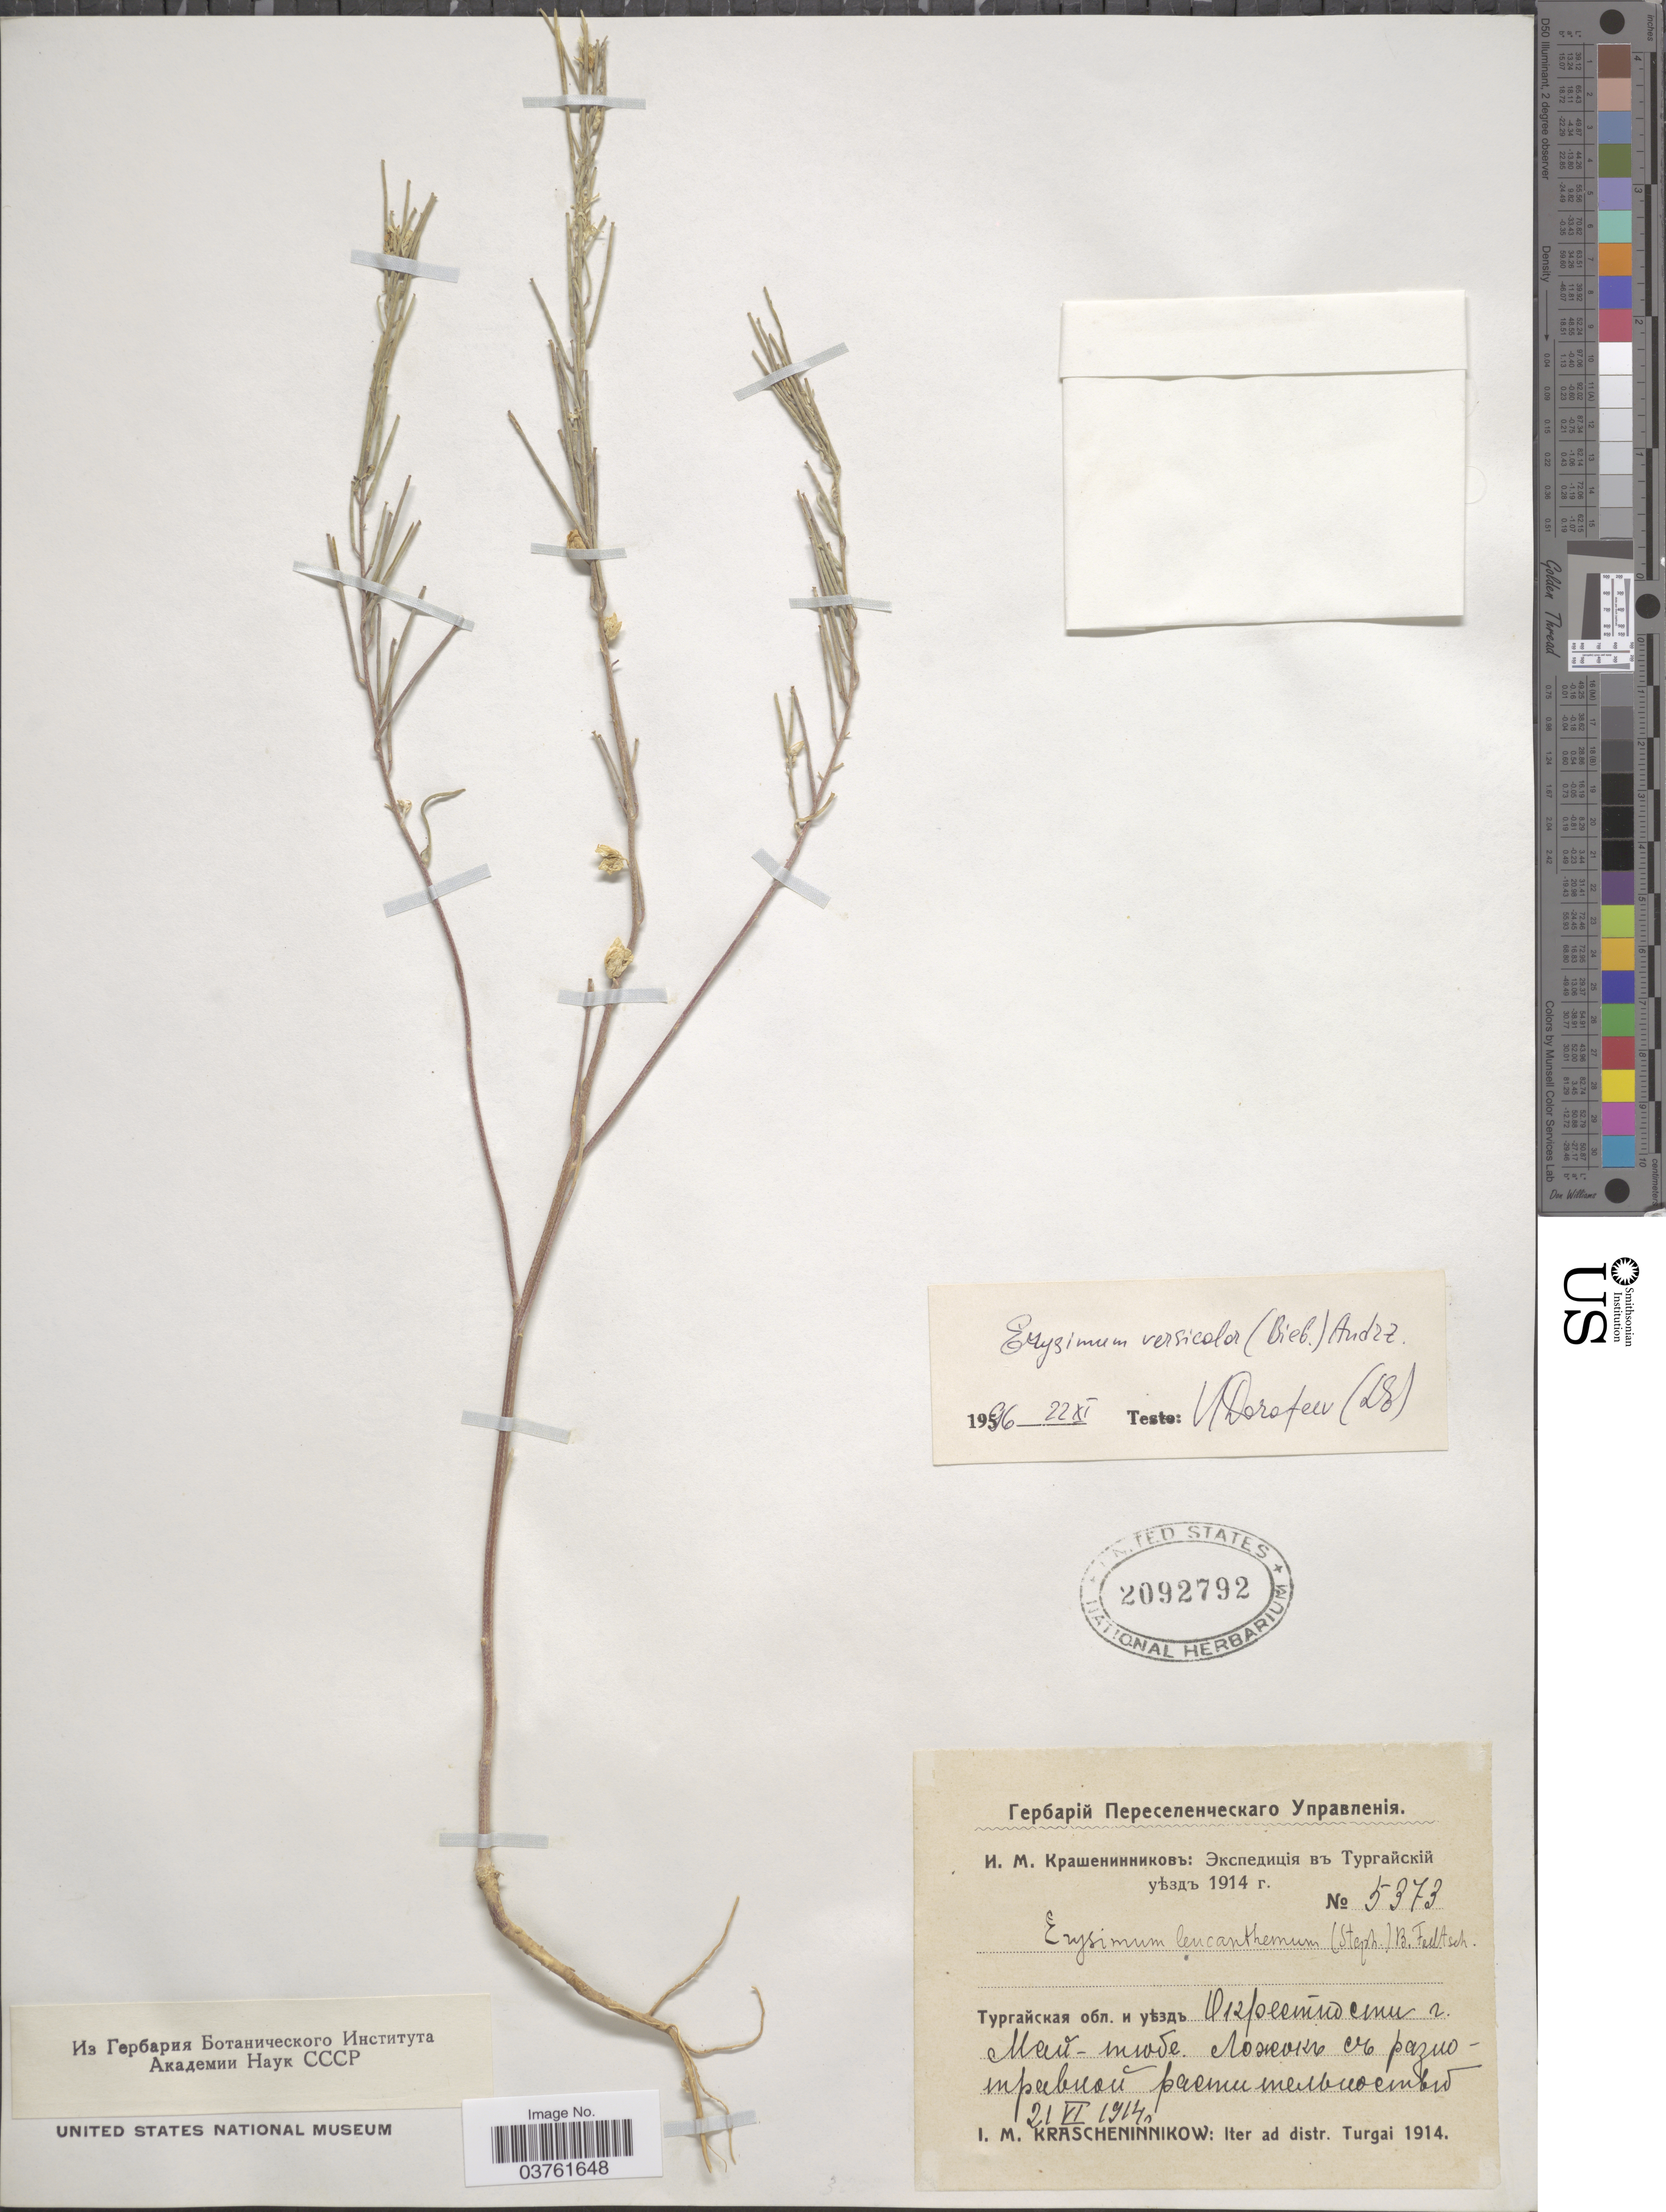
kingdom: Plantae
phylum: Tracheophyta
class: Magnoliopsida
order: Brassicales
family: Brassicaceae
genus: Erysimum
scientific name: Erysimum versicolor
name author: Andrz. ex DC.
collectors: I. Krasheninnikov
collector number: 5373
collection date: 1914-06-21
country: Kazakhstan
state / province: Aqtobe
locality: vicinity of Maytobe. Iter ad distr. Turgai.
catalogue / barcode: US 2092792